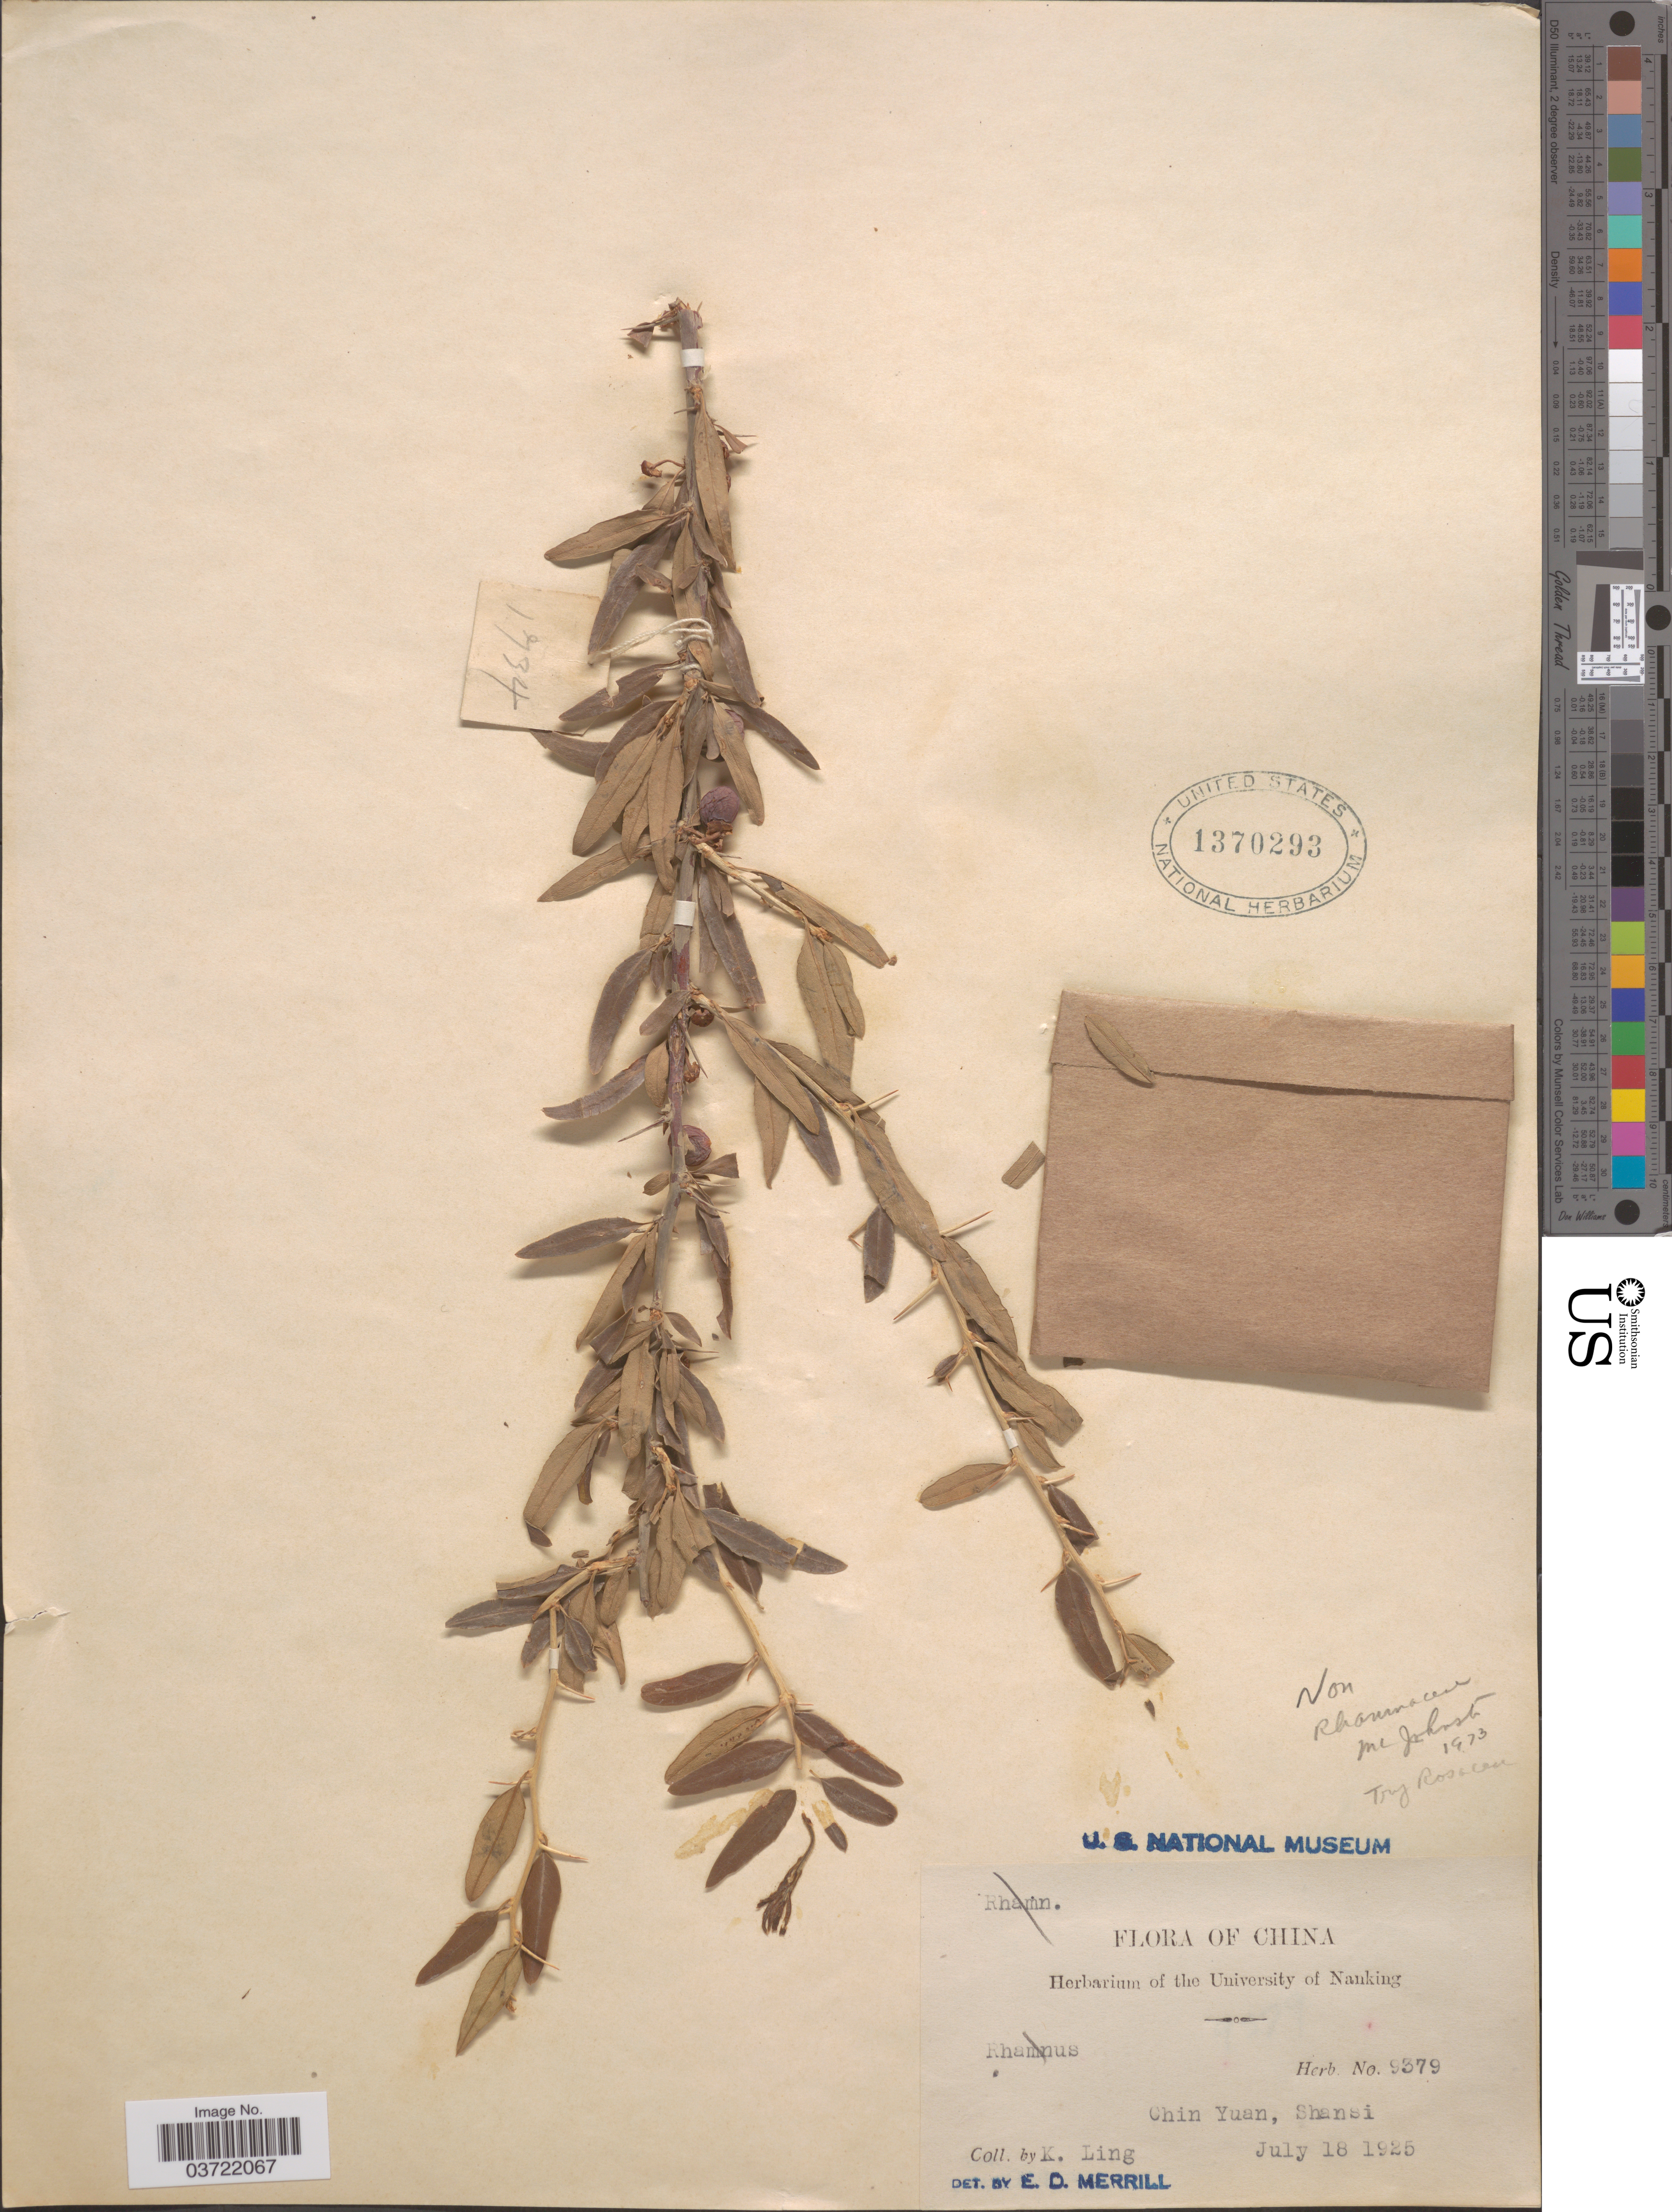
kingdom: Plantae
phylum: Tracheophyta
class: Liliopsida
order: Poales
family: Juncaceae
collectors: K. Ling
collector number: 9379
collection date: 1925-07-18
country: China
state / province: Shanxi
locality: Chin Yuan, Shansi.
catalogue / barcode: US 1370293